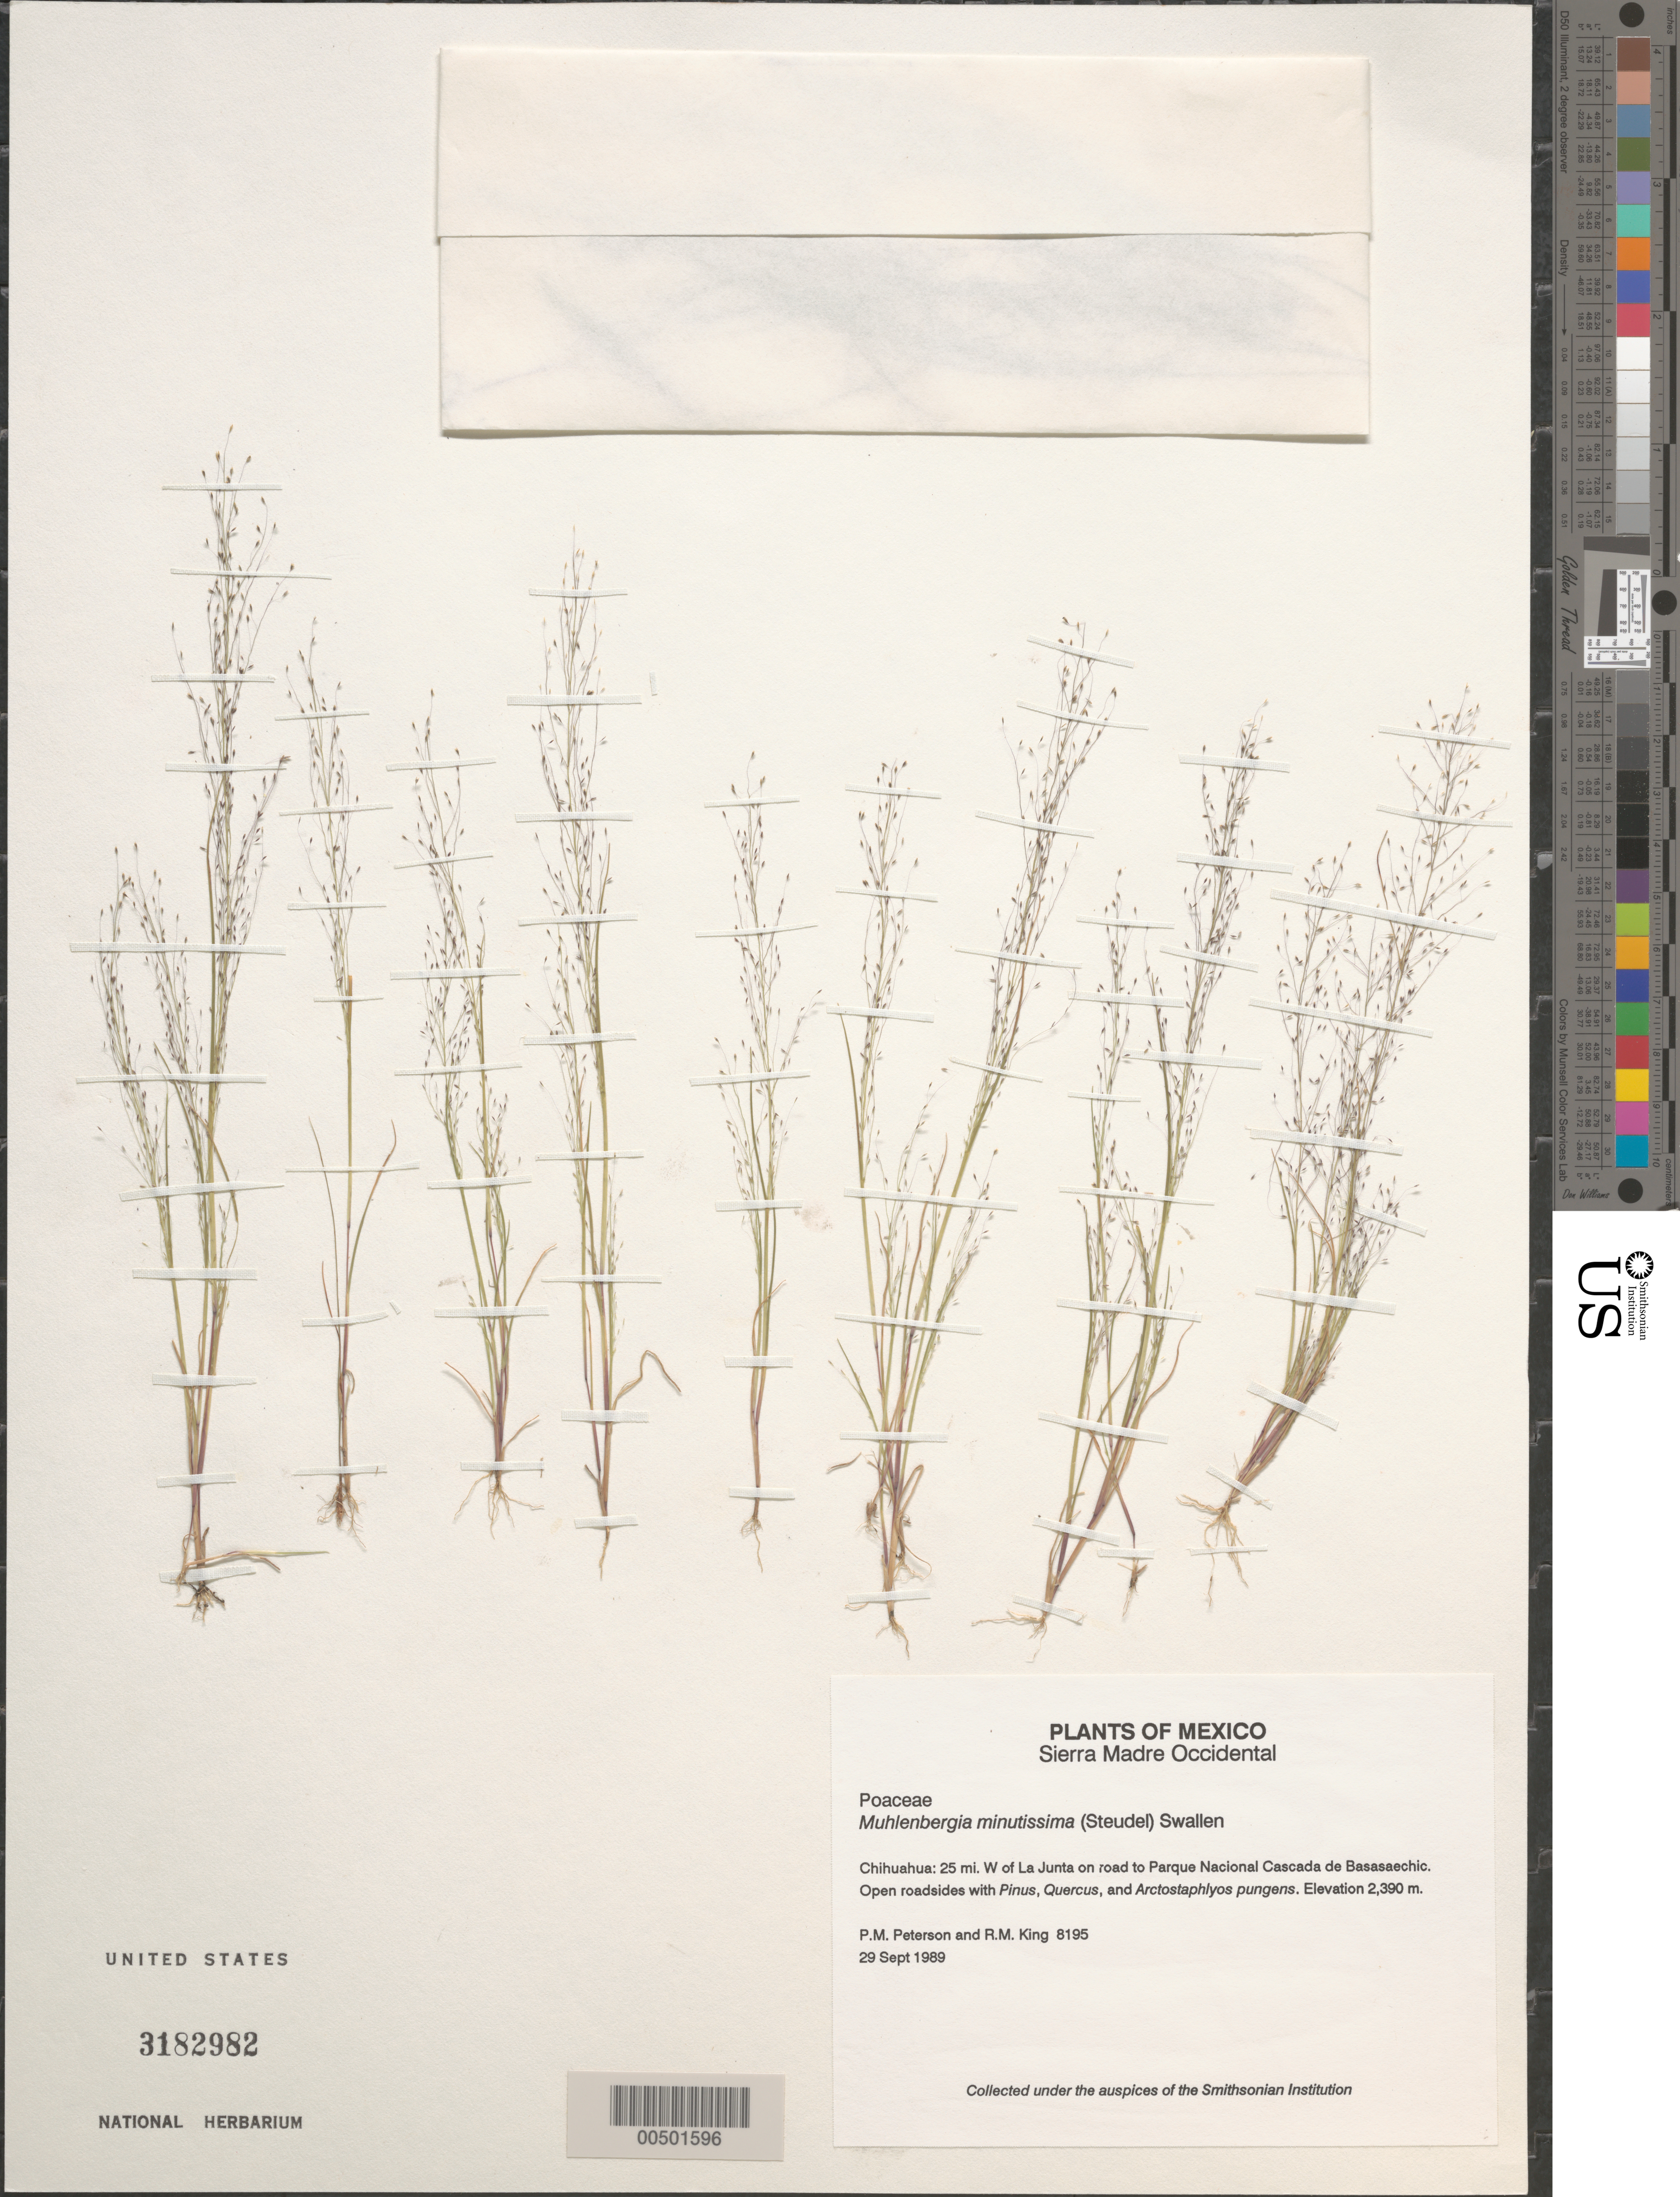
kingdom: Plantae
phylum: Tracheophyta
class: Liliopsida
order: Poales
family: Poaceae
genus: Muhlenbergia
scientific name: Muhlenbergia minutissima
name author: (Steud.) Swallen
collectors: P. M. Peterson & R. M. King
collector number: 08195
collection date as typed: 29 Sep 1989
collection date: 1989-09-29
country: Mexico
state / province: Chihuahua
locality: Sierra Madre Occidental, 25 mi. W of La Junta on road to Parque Nacional Cascada de Basasaechic.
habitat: Open roadsides with Pinus, Quercus, and Arctostaphlyos pungens.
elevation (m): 2390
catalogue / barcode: US 3182982